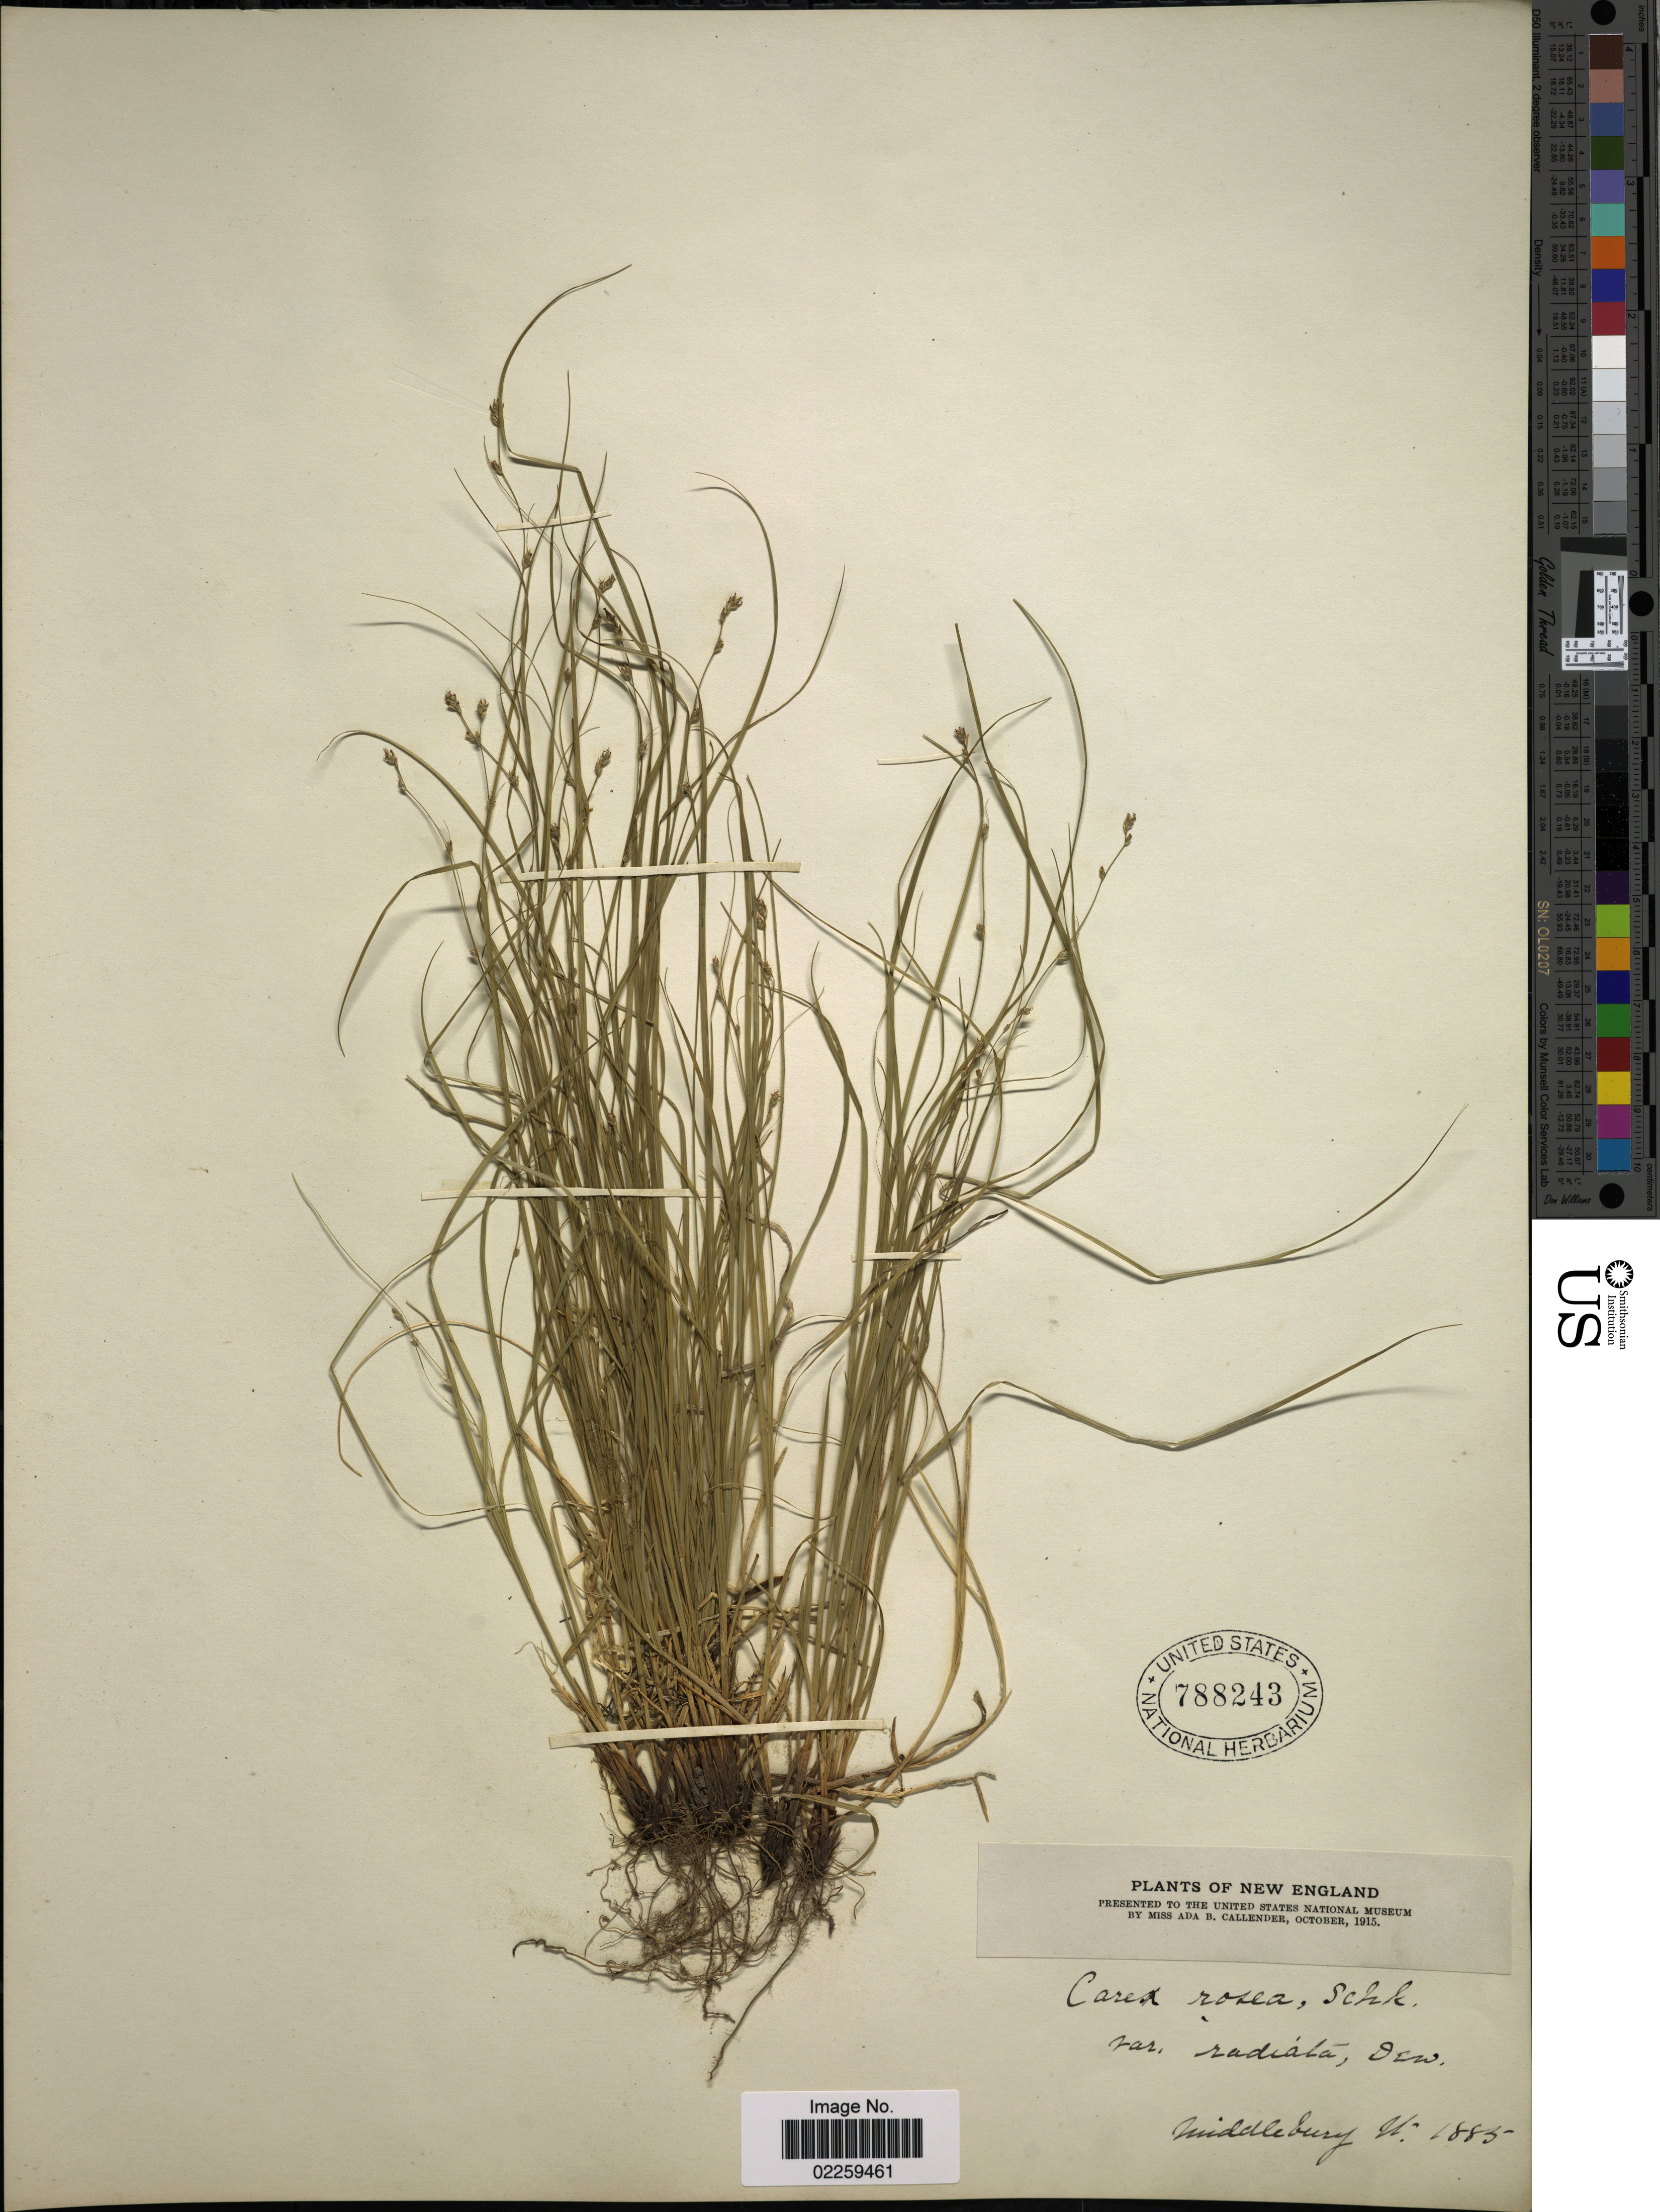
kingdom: Plantae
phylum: Tracheophyta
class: Liliopsida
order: Poales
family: Cyperaceae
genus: Carex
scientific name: Carex rosea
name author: Willd.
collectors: A. Callender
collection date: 1885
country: United States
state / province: Vermont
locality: Middleburg. Vt, New England.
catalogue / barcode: US 788243